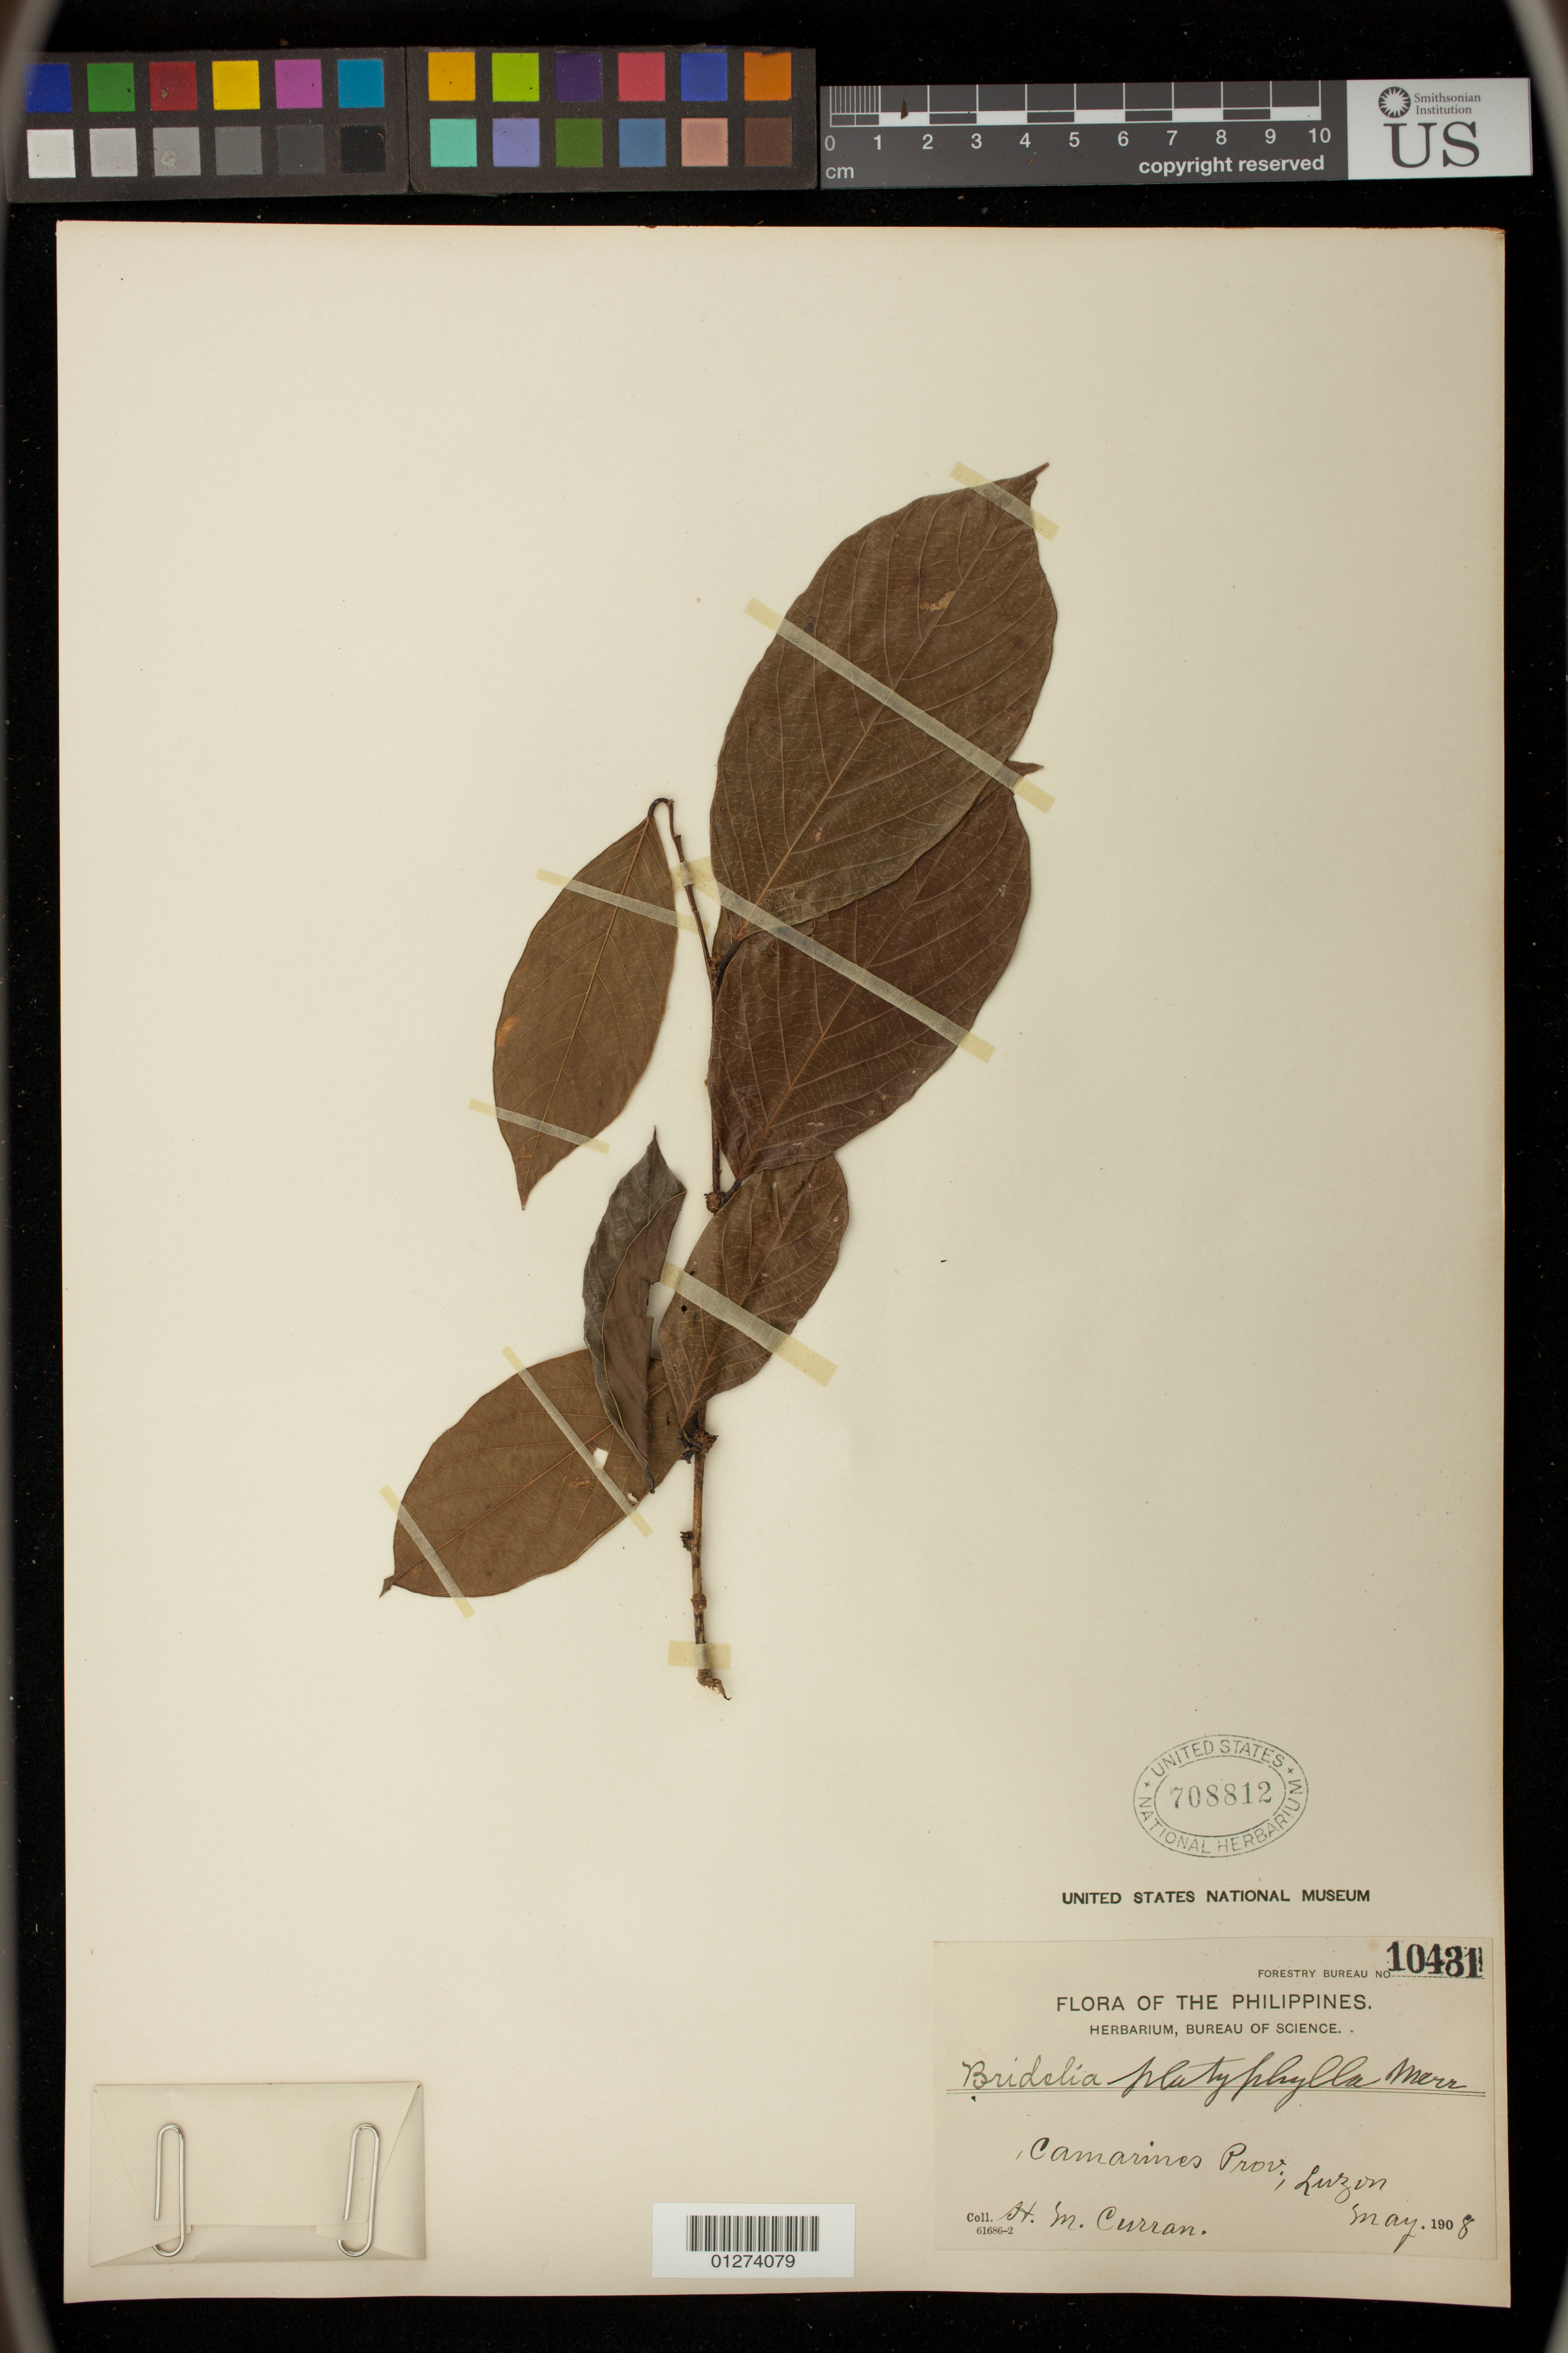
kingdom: Plantae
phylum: Tracheophyta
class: Magnoliopsida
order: Malpighiales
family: Phyllanthaceae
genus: Bridelia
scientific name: Bridelia insulana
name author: Hance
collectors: H. M. Curran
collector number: For. Bur. 10431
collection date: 1908-05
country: Philippines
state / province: Bicol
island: Luzon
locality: Camarines Prov., Luzon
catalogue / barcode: US 708812